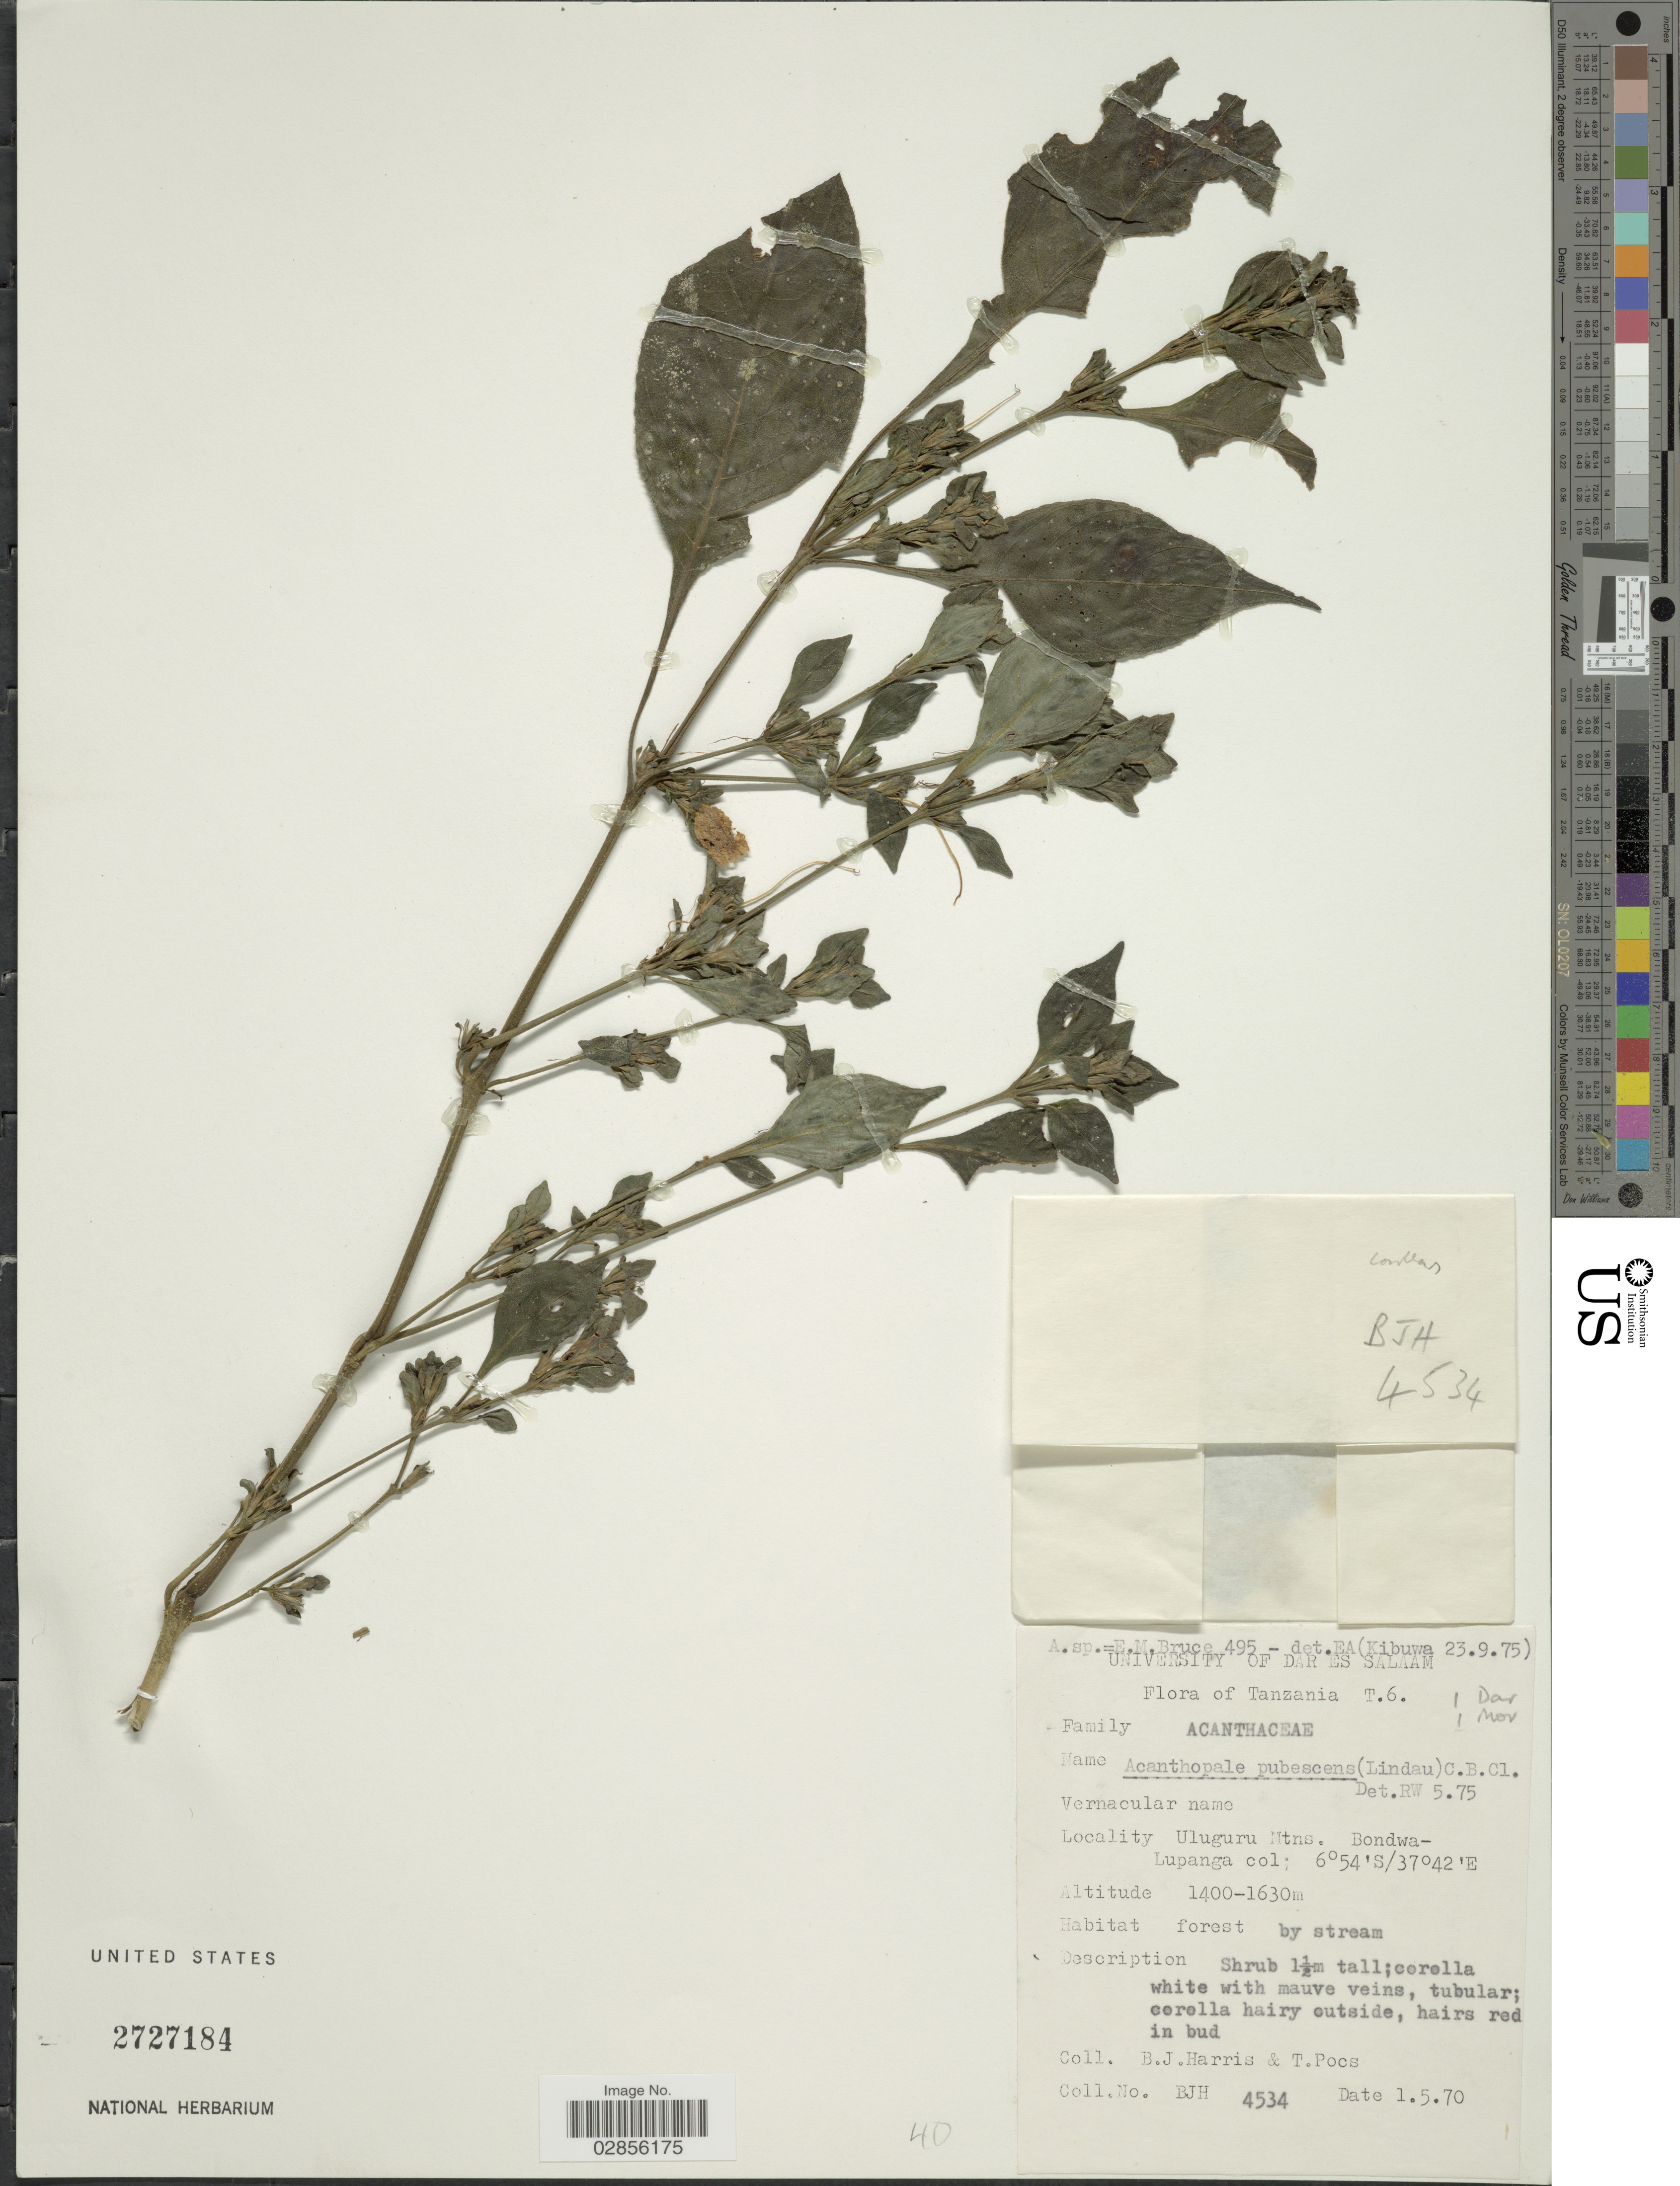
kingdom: Plantae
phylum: Tracheophyta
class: Magnoliopsida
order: Lamiales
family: Acanthaceae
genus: Acanthopale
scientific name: Acanthopale pubescens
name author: (Lindau ex Engl.) C.B. Clarke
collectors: B. J. Harris & T. Pocs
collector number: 4534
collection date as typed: Transcribed d/m/y: 1/5/70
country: Tanzania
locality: T.6. Uluguru Mtns. Bondwa-Lupanga.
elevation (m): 1400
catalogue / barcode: US 2727184